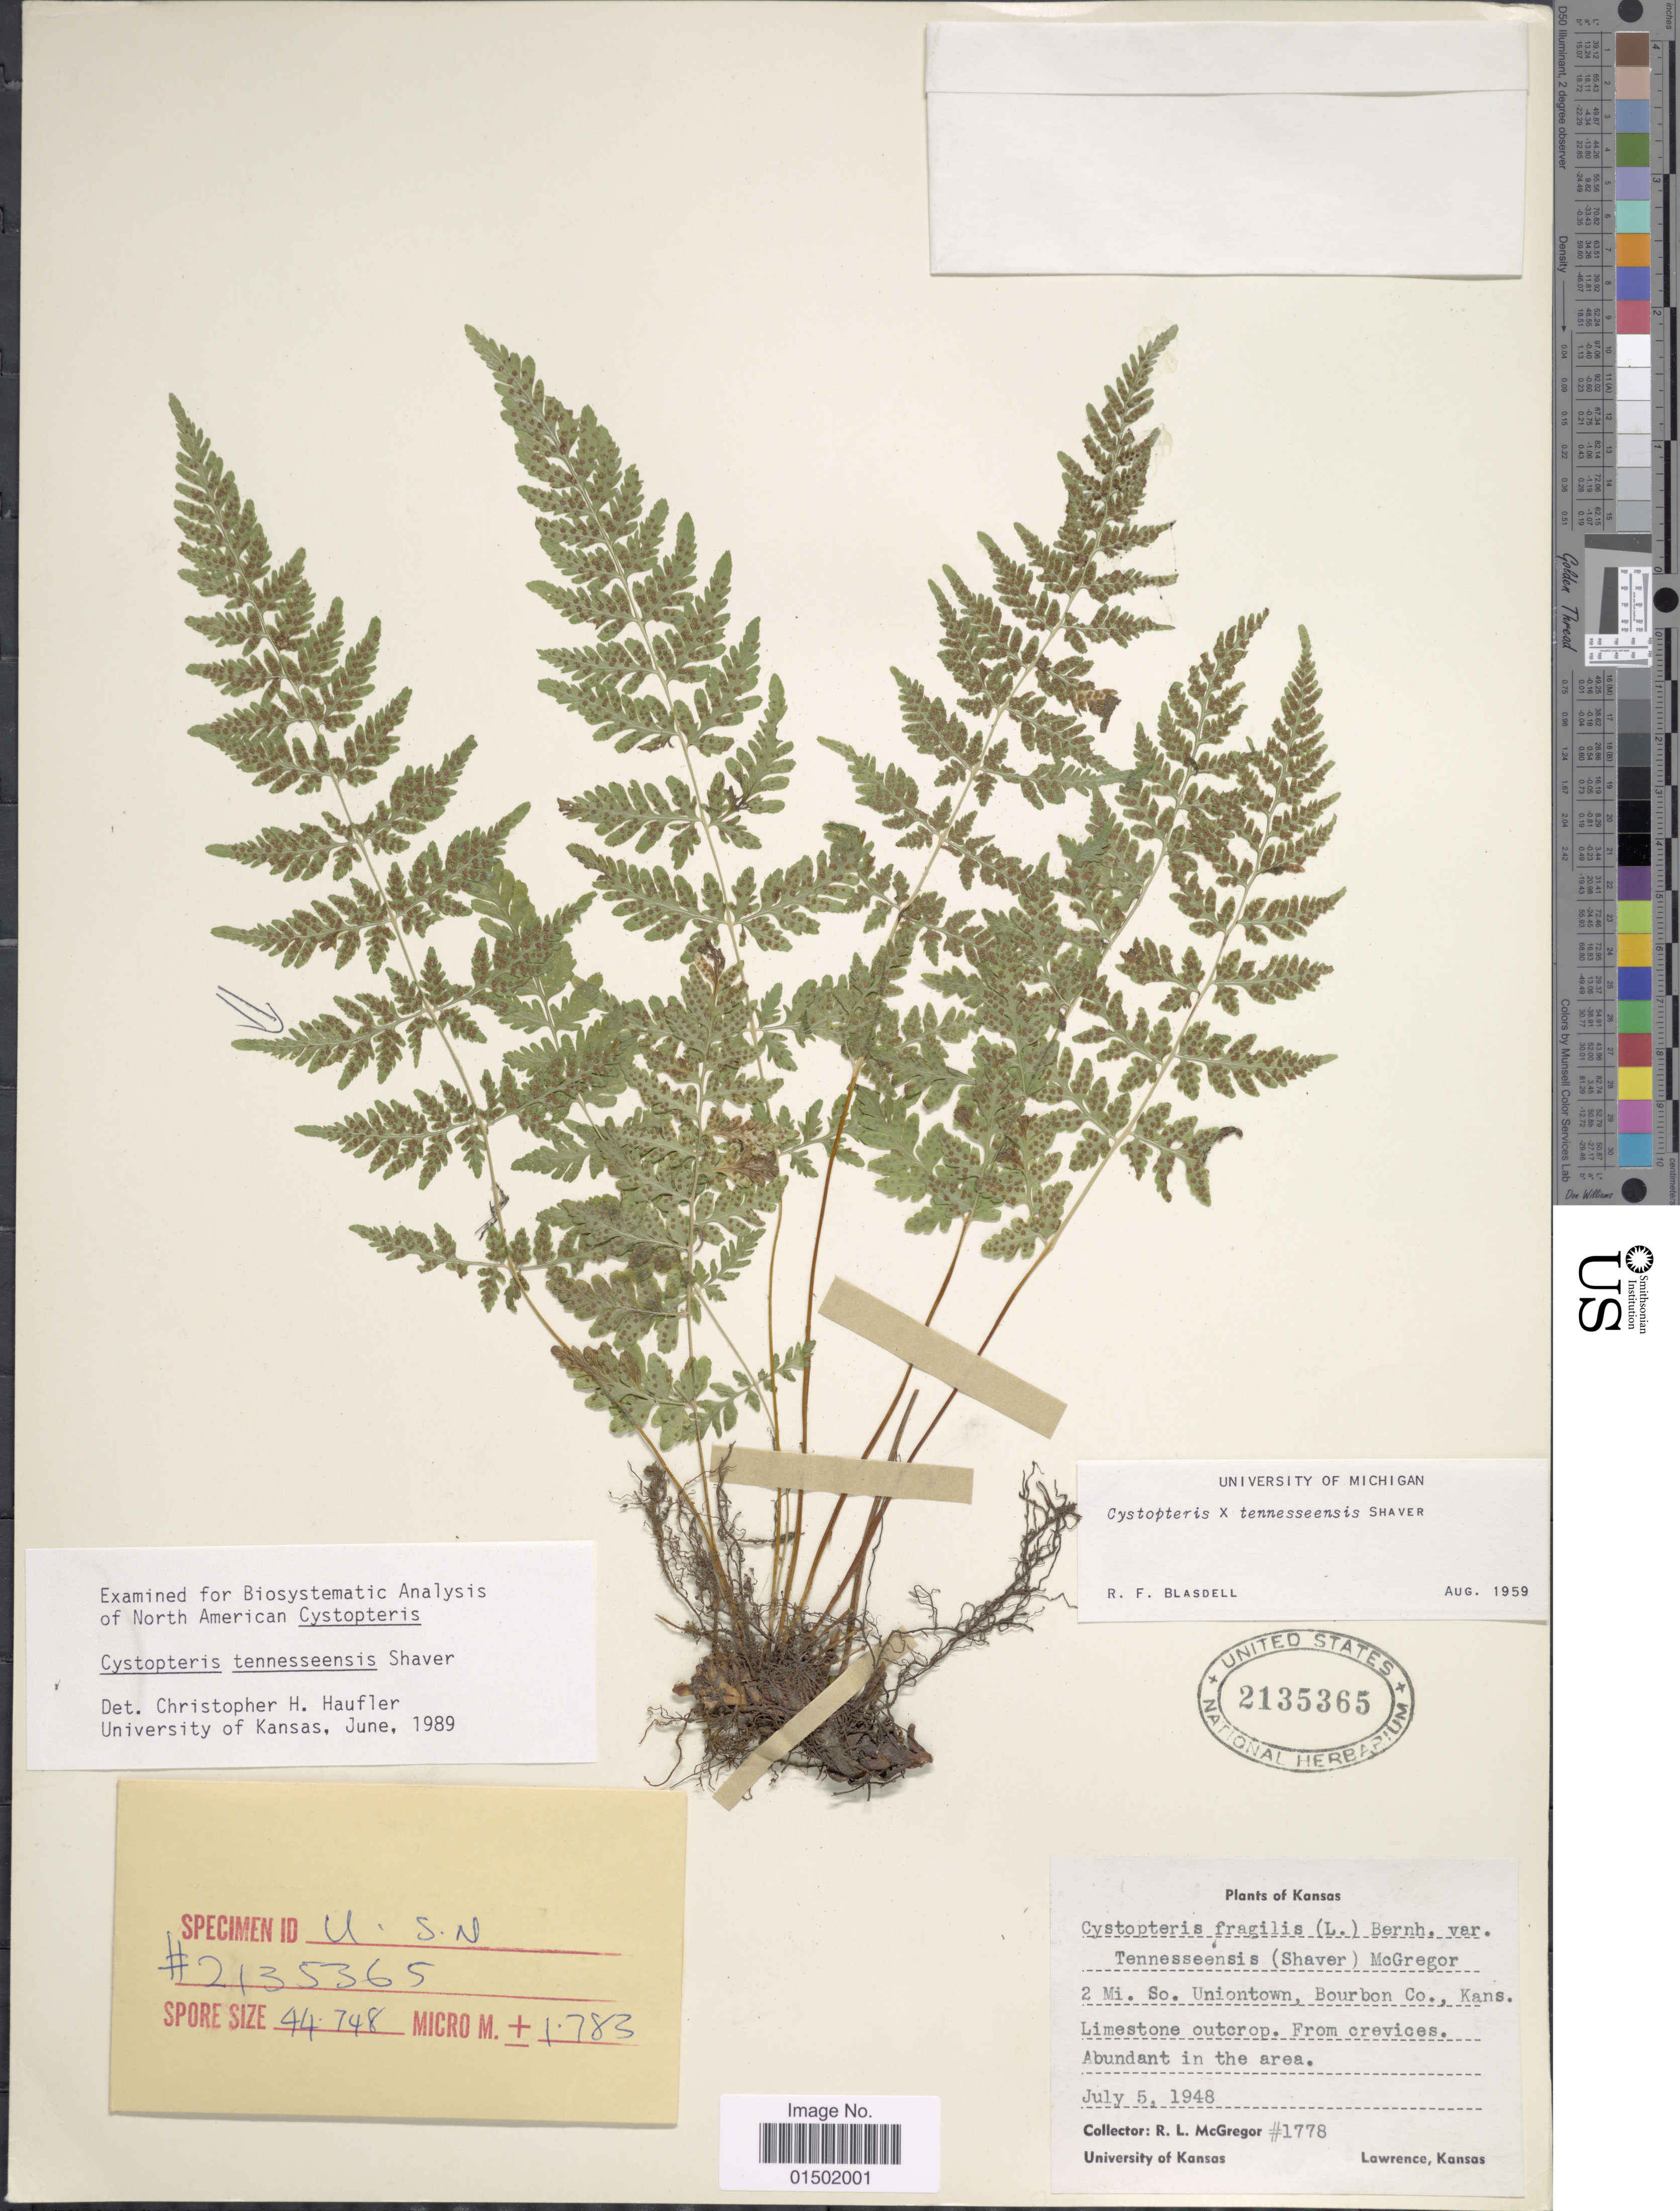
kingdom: Plantae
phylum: Tracheophyta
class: Polypodiopsida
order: Polypodiales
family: Cystopteridaceae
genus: Cystopteris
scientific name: Cystopteris tennesseensis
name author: Shaver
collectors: R. McGregor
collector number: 1778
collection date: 1948-07-05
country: United States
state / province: Kansas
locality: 2 mi. So. Uniontown, Bourbon Co.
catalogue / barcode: US 2135365